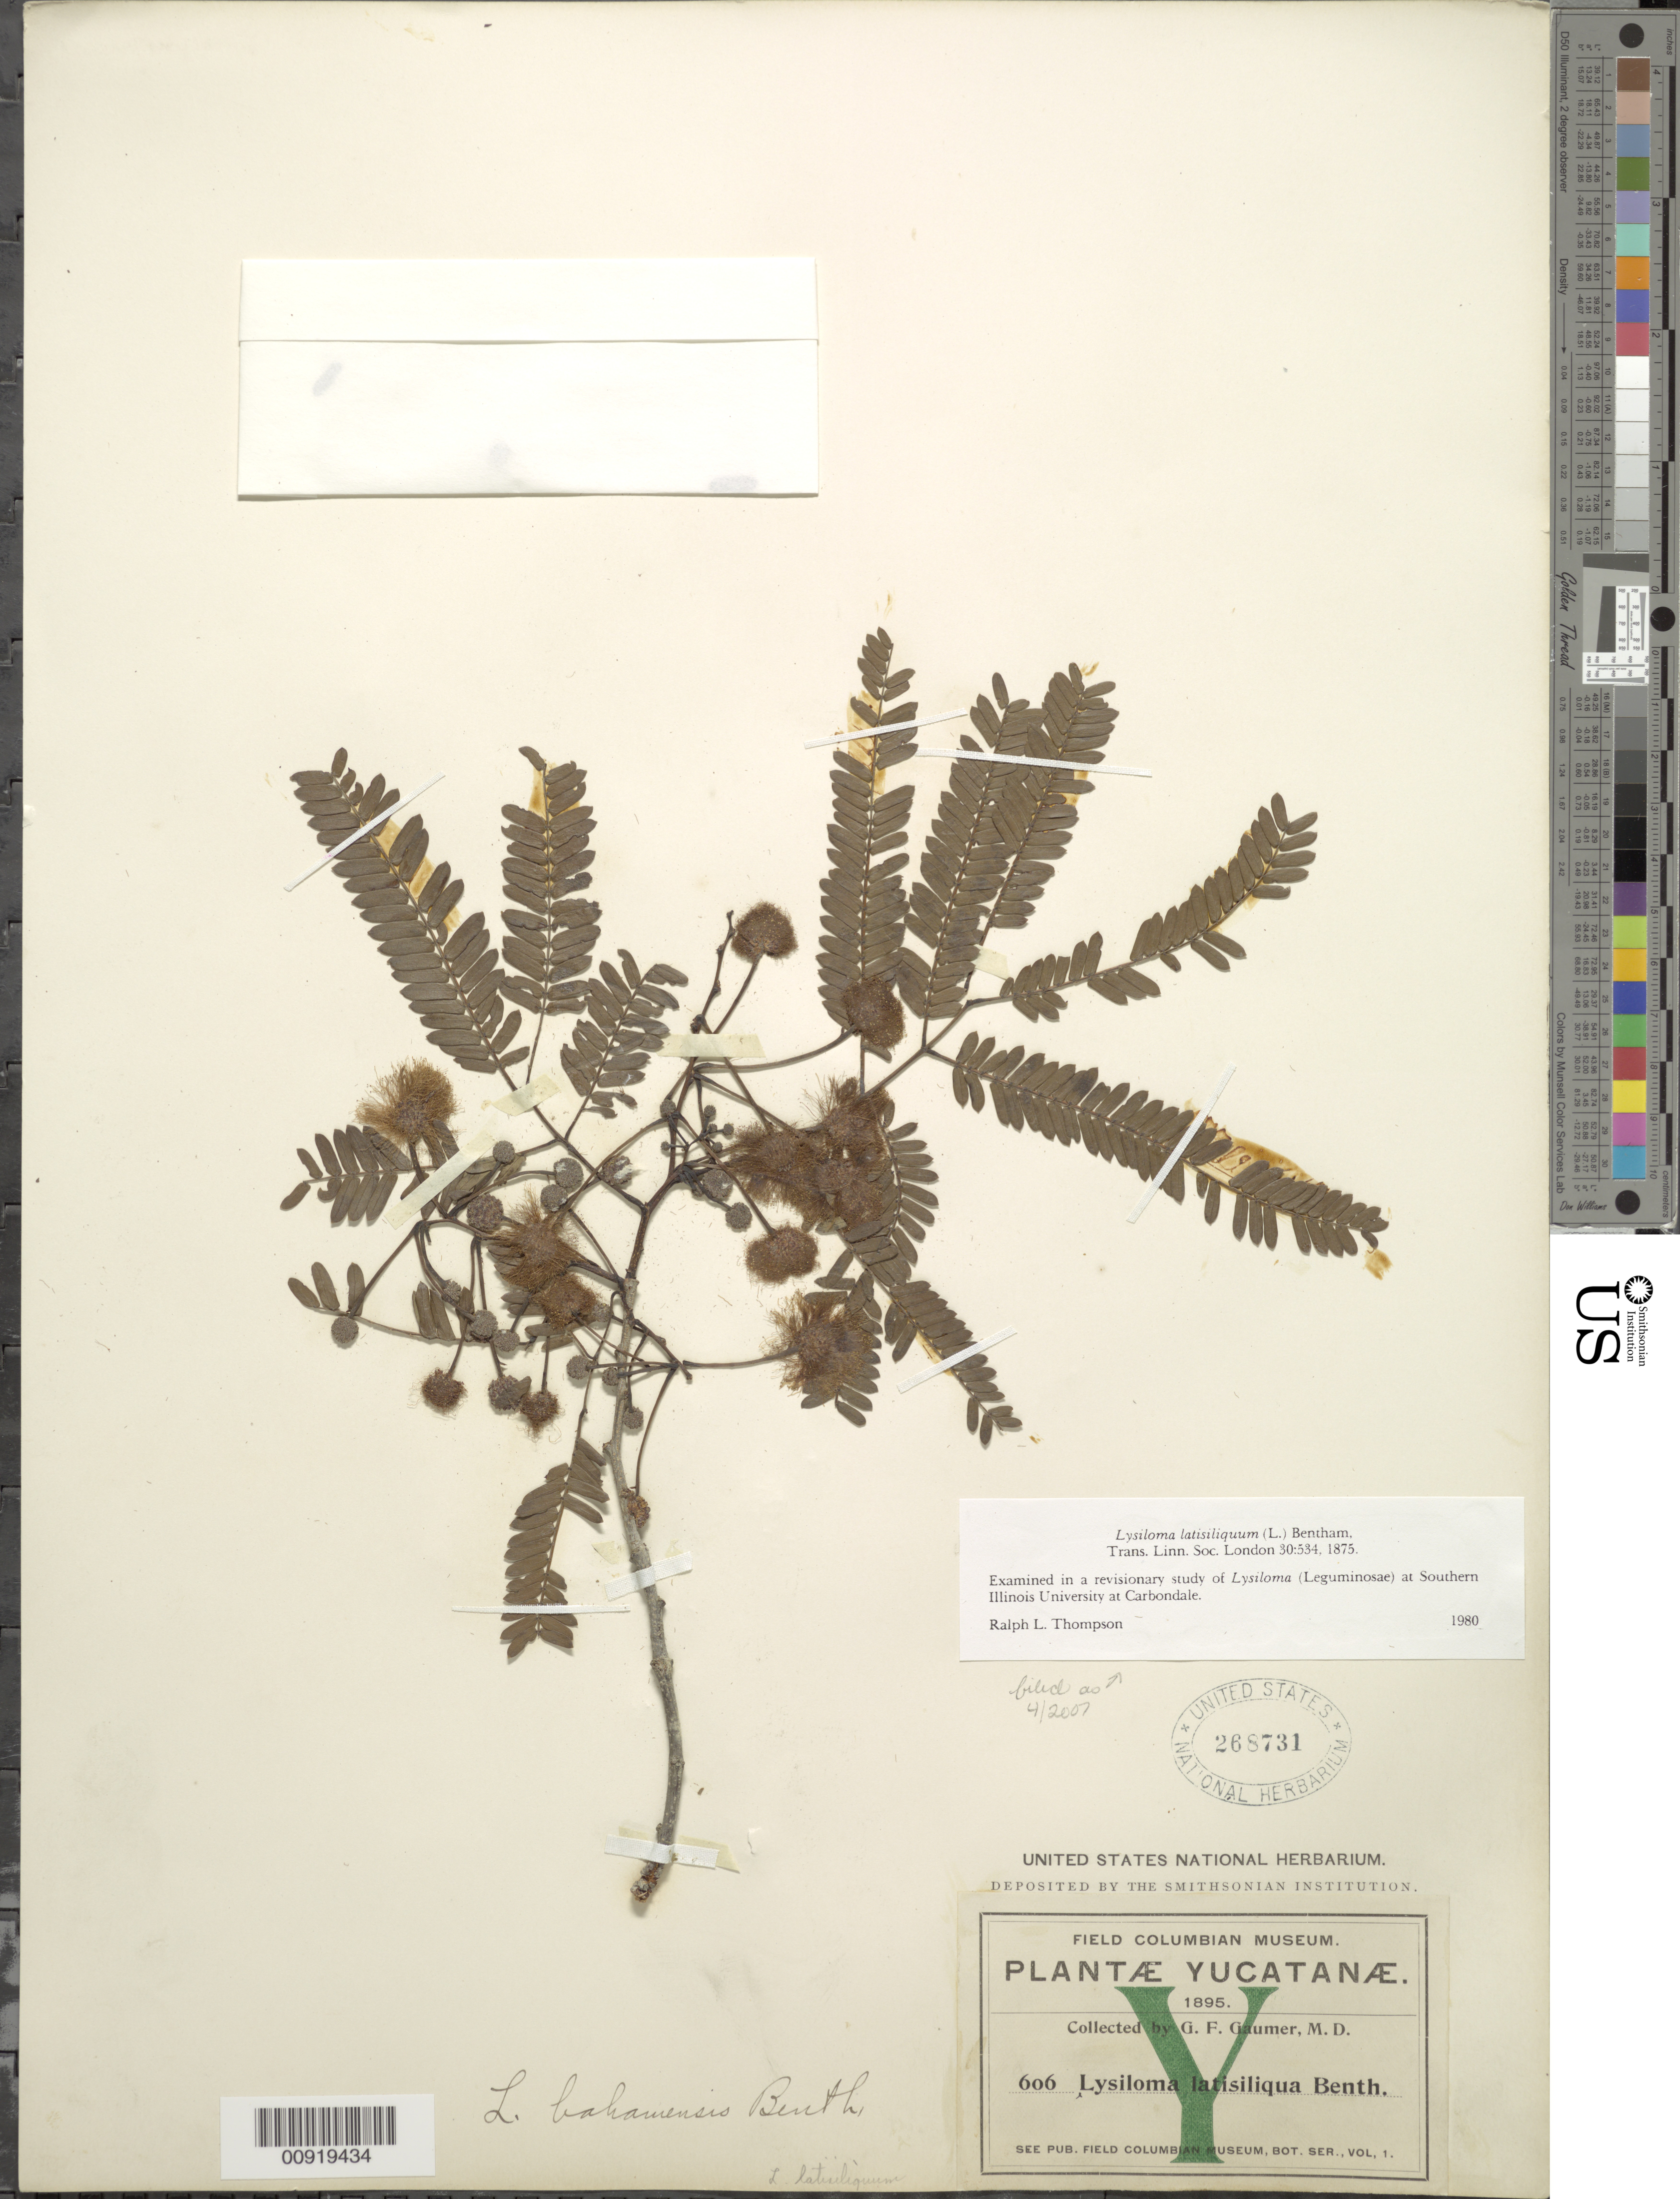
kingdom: Plantae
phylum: Tracheophyta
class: Magnoliopsida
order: Fabales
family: Fabaceae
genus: Lysiloma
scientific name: Lysiloma latisiliquum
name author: (L.) Benth.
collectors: G. F. Gaumer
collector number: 606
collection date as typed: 1895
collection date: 1895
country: Mexico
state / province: Yucatán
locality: Yucatán.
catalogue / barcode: US 268731